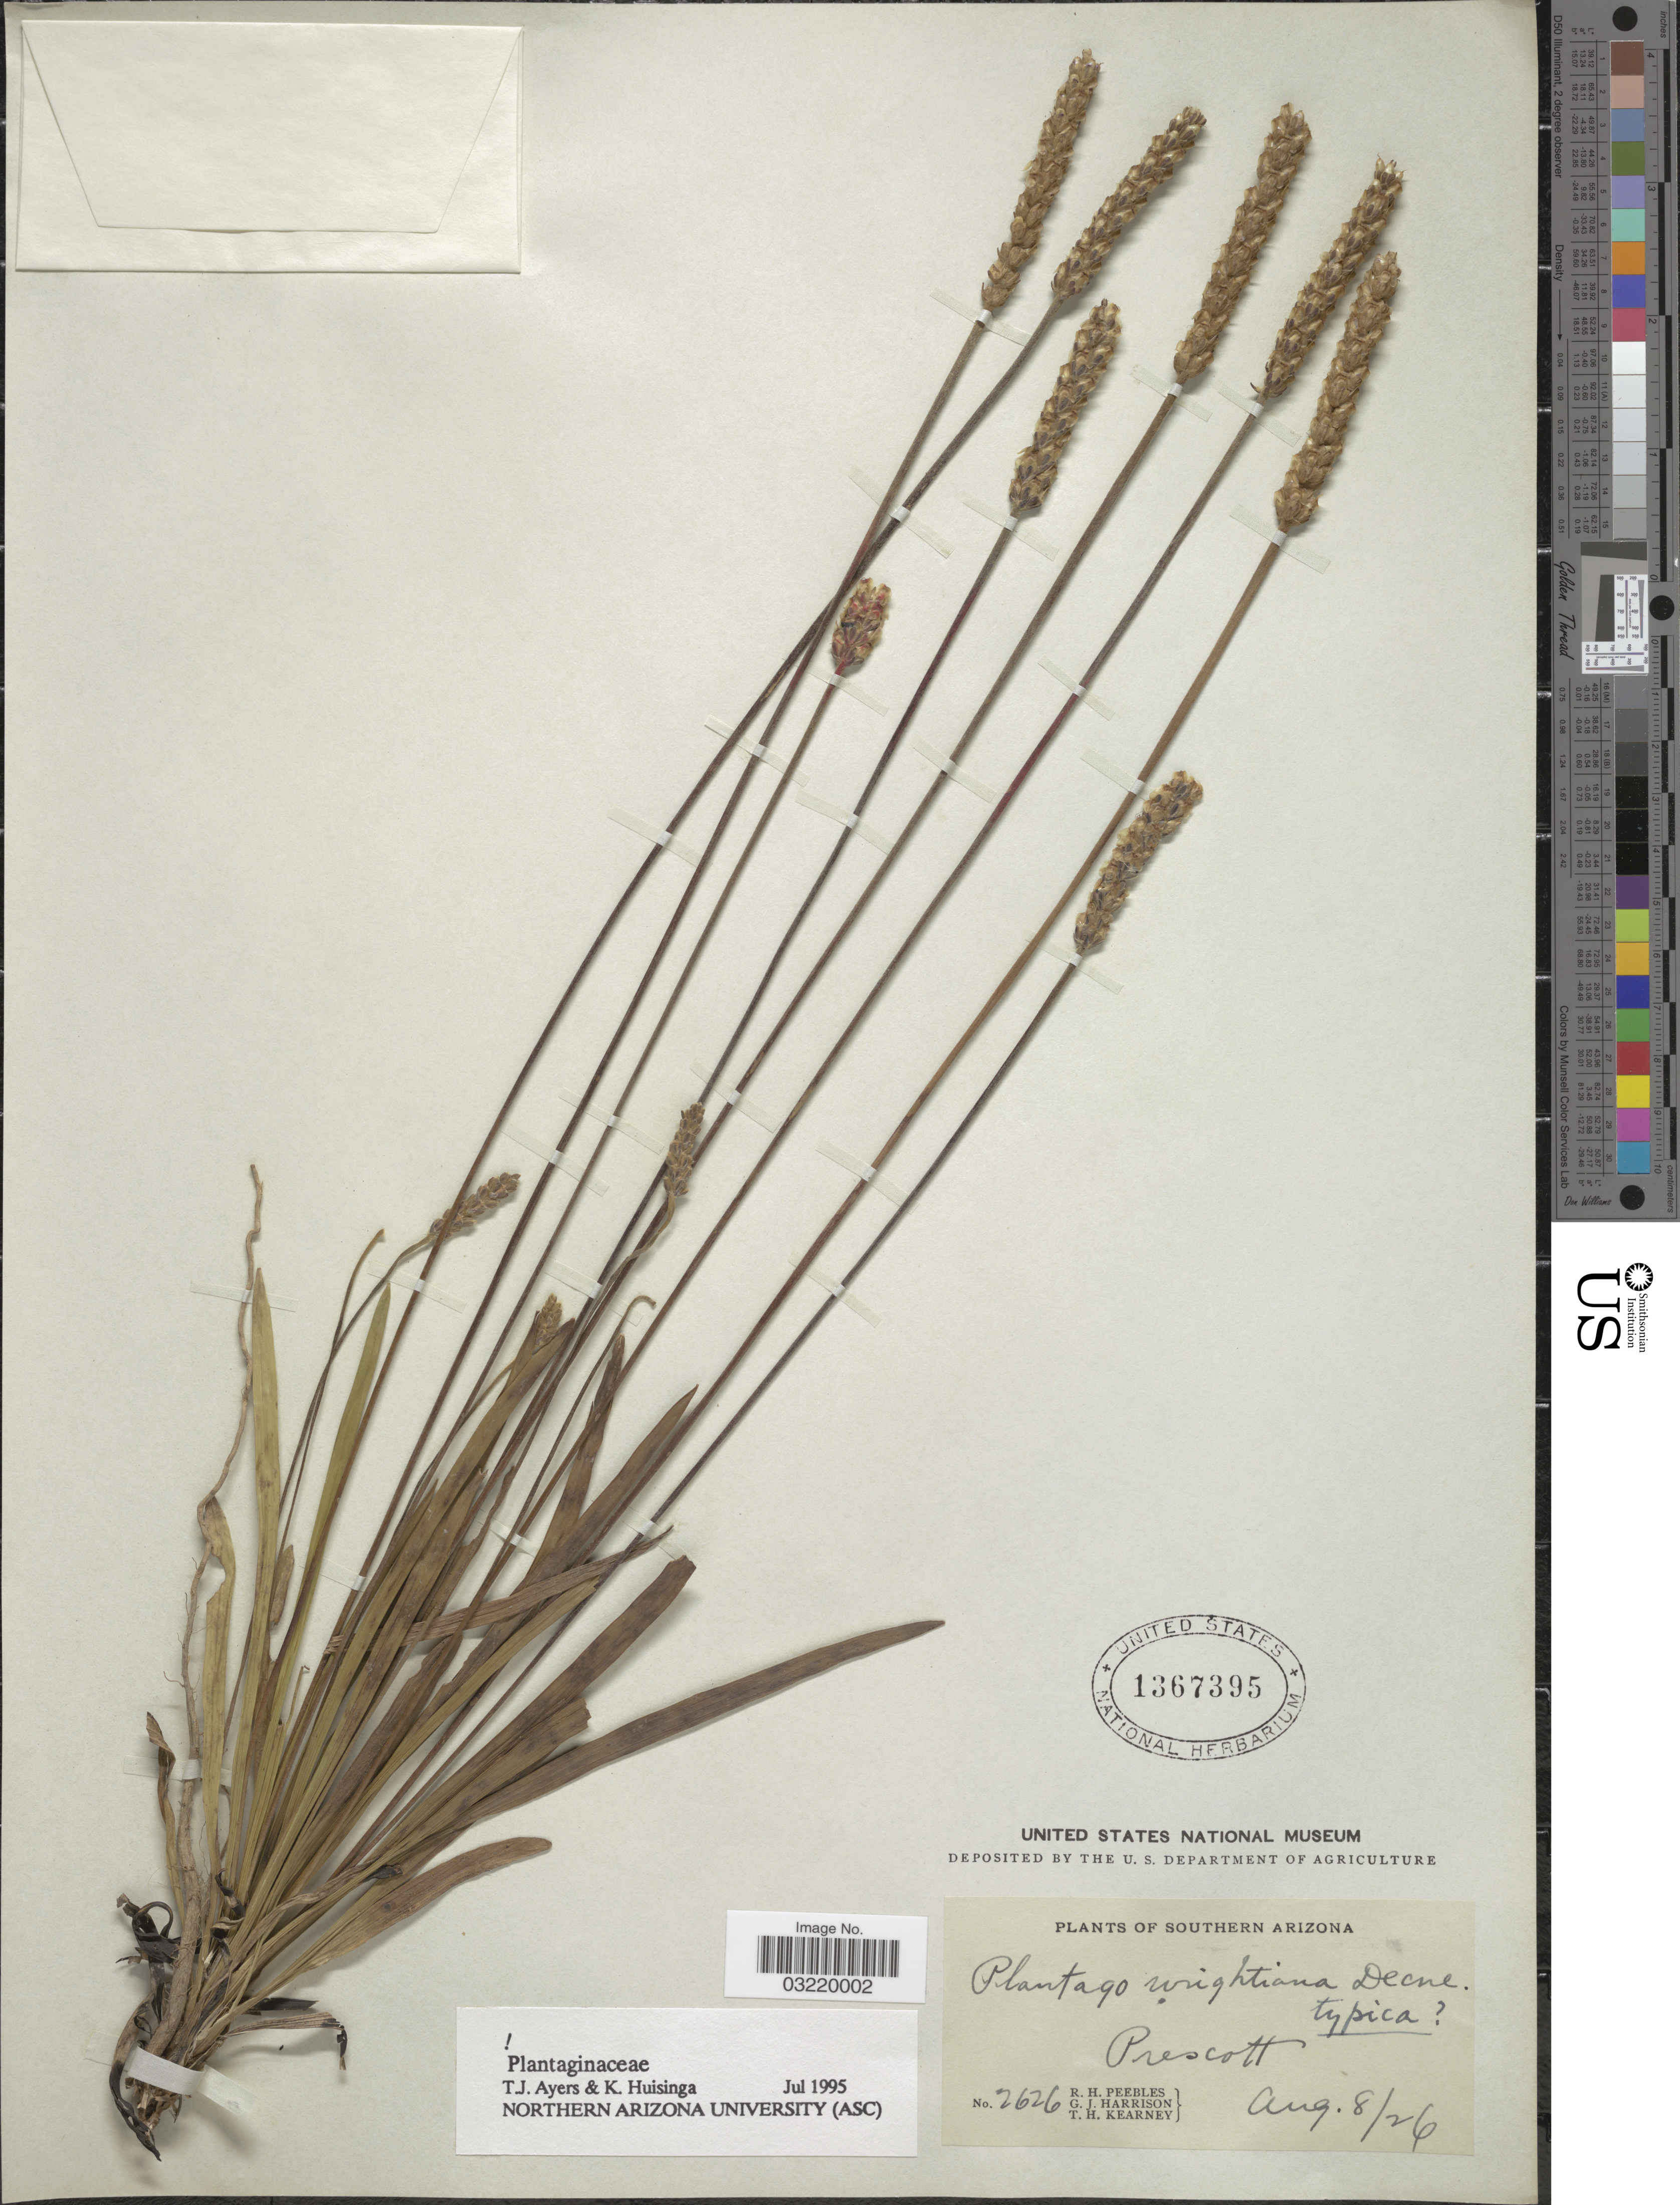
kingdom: Plantae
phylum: Tracheophyta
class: Magnoliopsida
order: Lamiales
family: Plantaginaceae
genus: Plantago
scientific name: Plantago wrightiana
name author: Decne. ex A. DC.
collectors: R. H. Peebles, G. J. Harrison & T. H. Kearney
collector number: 2626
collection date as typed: Transcribed d/m/y: 8/8/26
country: United States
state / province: Arizona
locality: Southern Arizona. Prescott.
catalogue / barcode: US 1367395